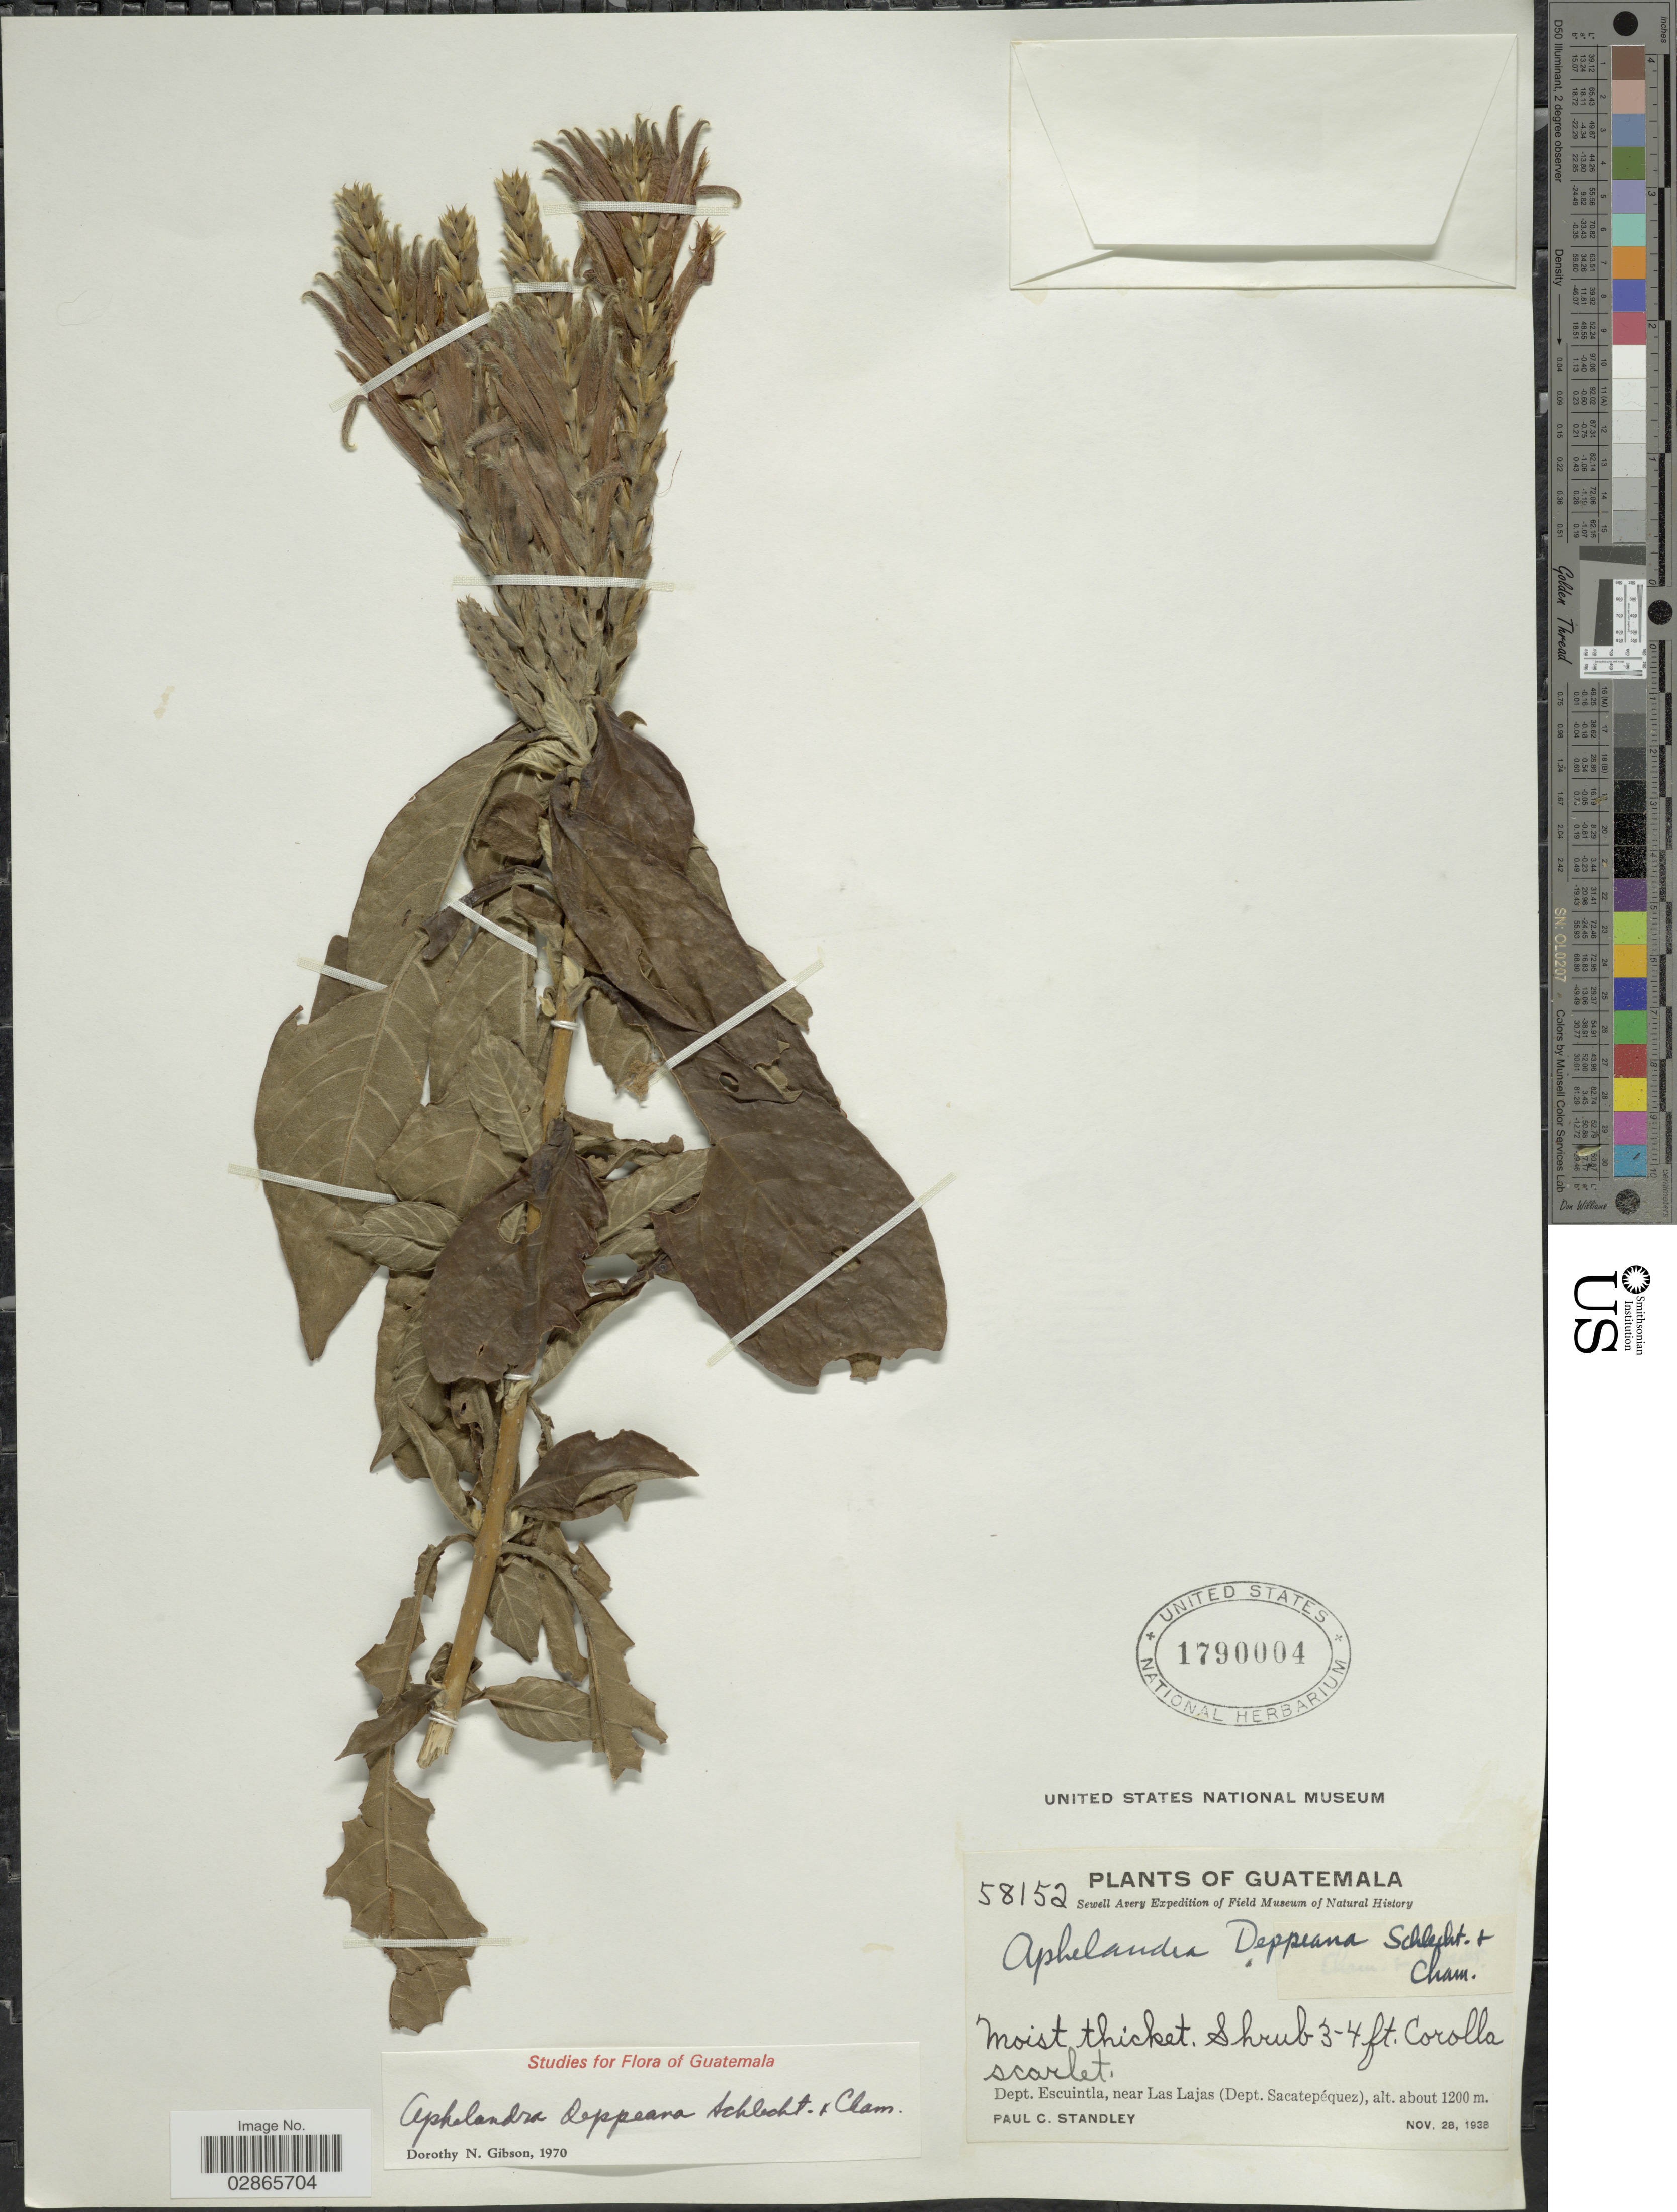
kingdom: Plantae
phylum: Tracheophyta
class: Magnoliopsida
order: Lamiales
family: Acanthaceae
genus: Aphelandra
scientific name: Aphelandra deppeana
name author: Schltdl. & Cham.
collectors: P. C. Standley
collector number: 58152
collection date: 1938-11-28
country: Guatemala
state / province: Escuintla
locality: Dept. Escuintla, near Las Lajas (Dept. Sacatepéquez).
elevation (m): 1200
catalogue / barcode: US 1790004